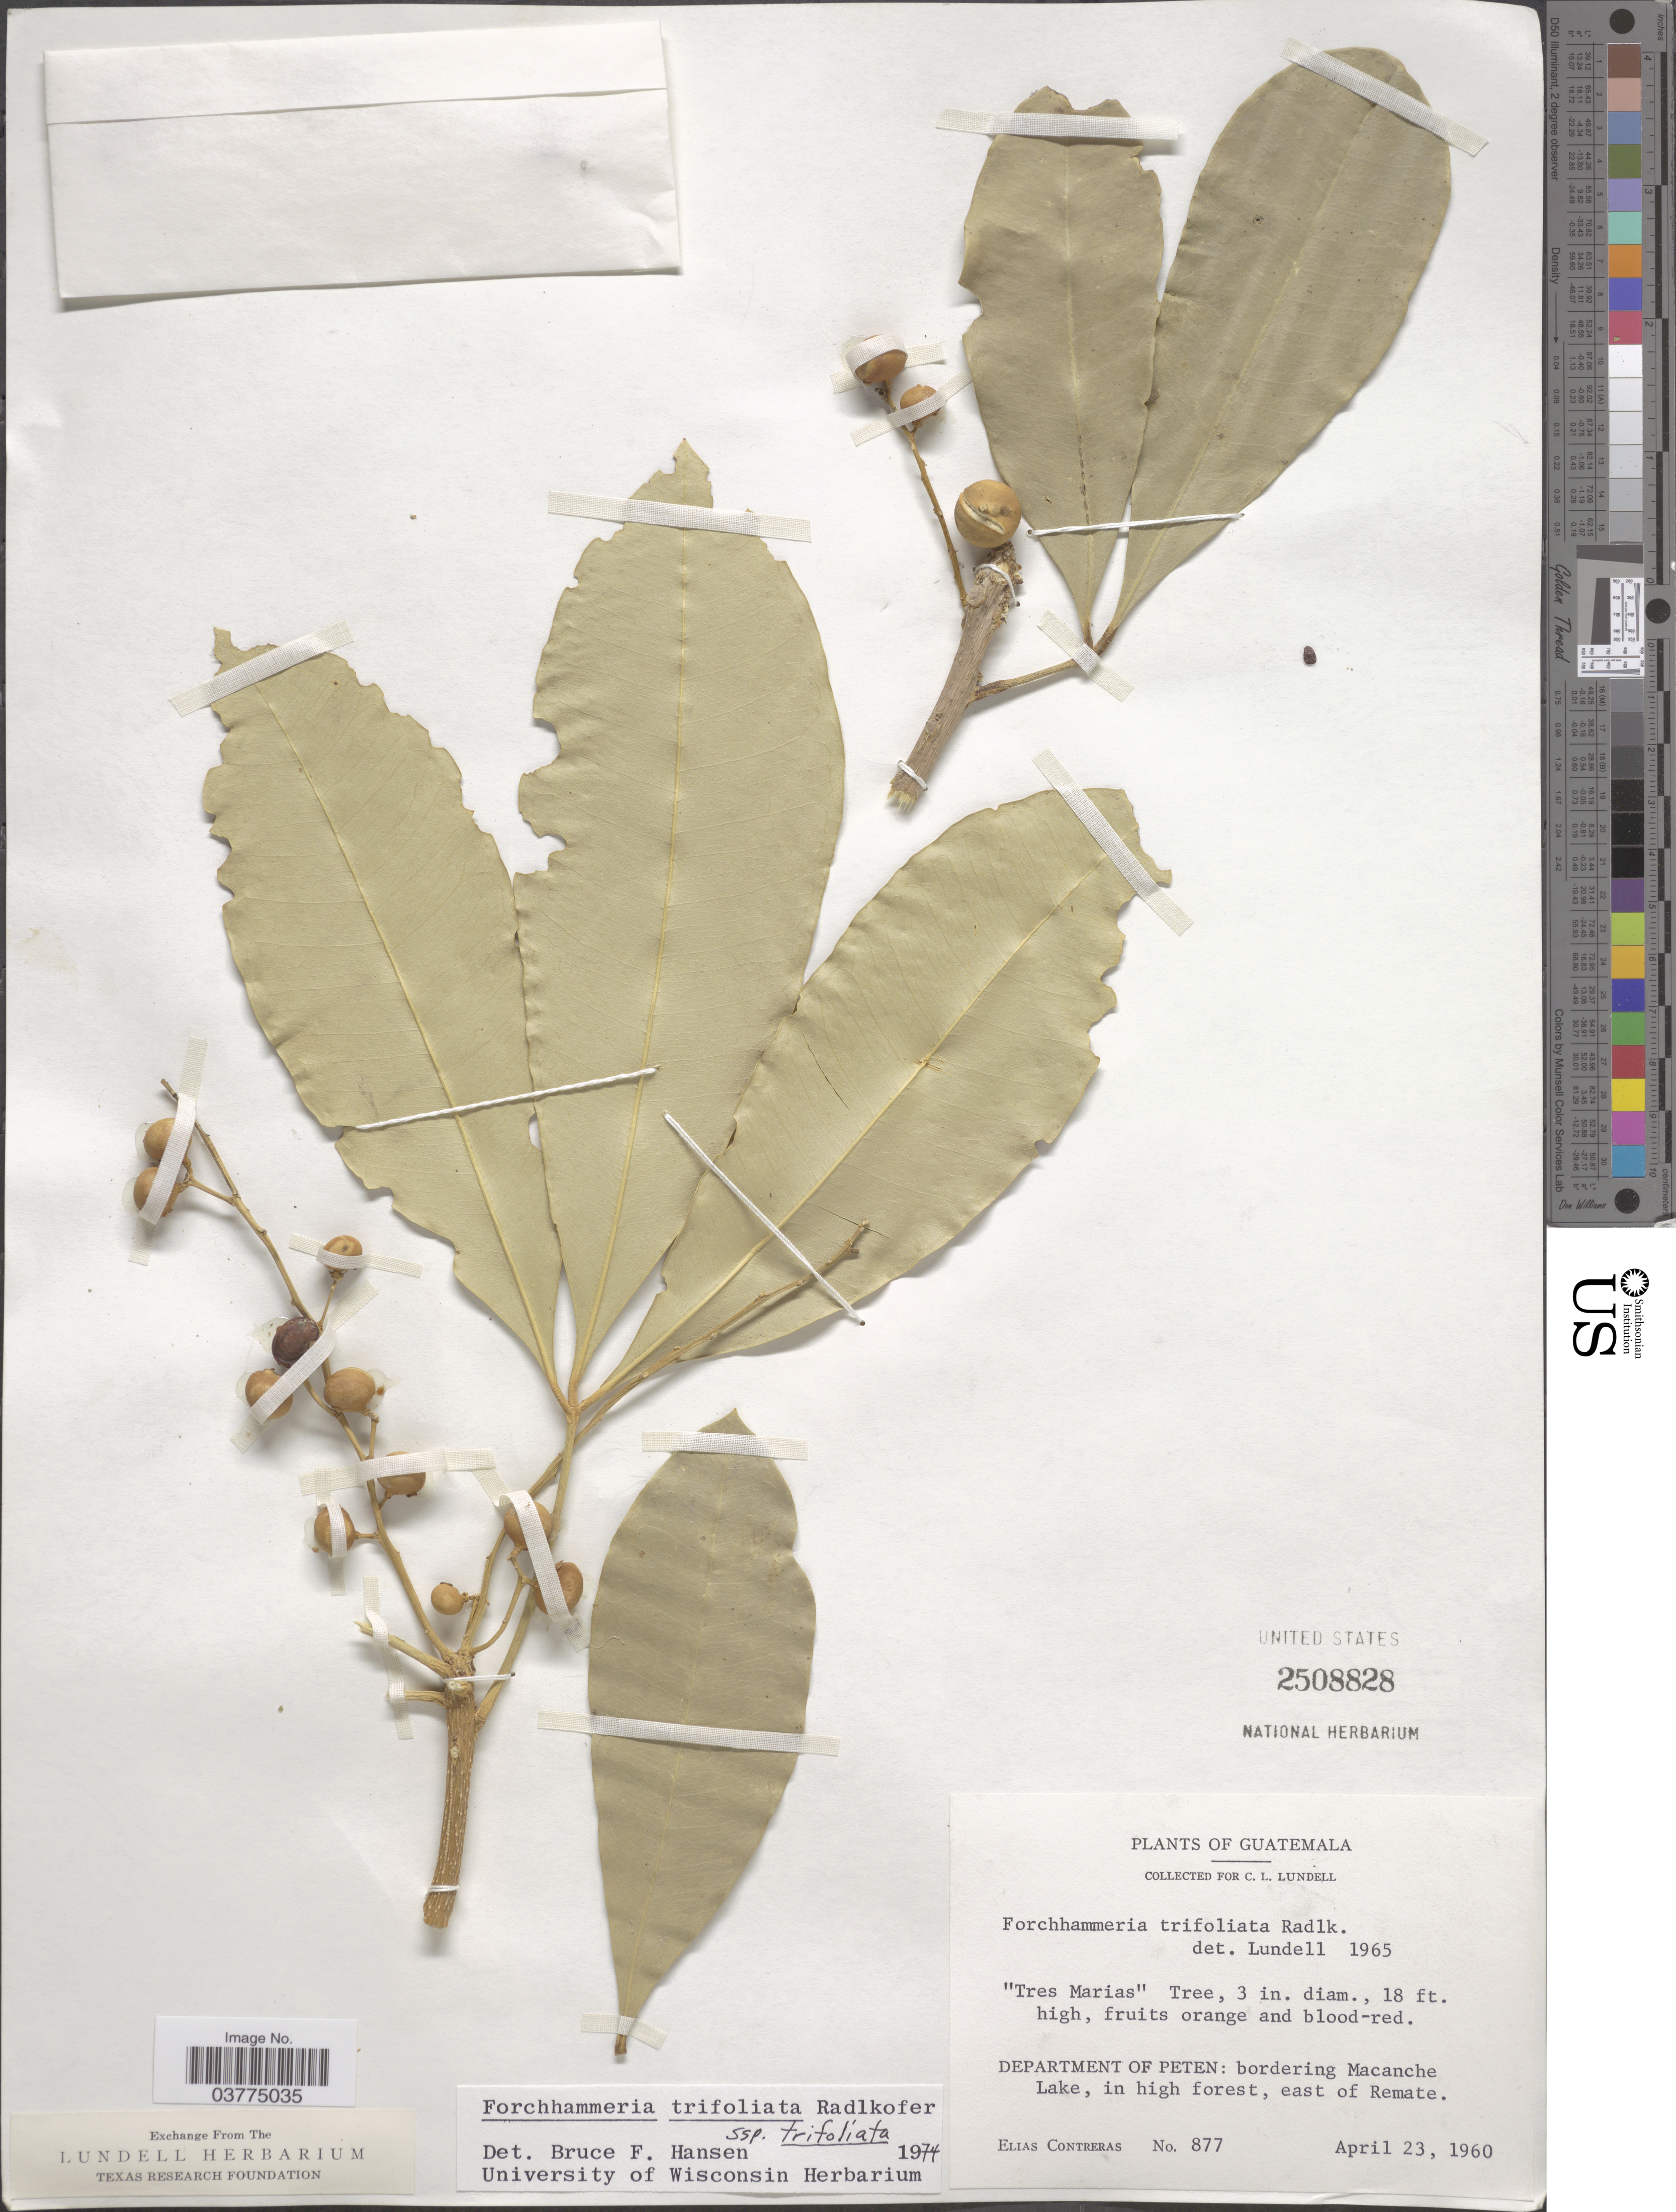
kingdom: Plantae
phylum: Tracheophyta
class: Magnoliopsida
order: Brassicales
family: Stixaceae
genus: Forchhammeria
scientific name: Forchhammeria trifoliata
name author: Radlk.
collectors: E. Contreras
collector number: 877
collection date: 1960-04-23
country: Guatemala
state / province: El Peten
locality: Department of Peten: bordering Macanche Lake, in high forest, east of Remate.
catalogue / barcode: US 2508828